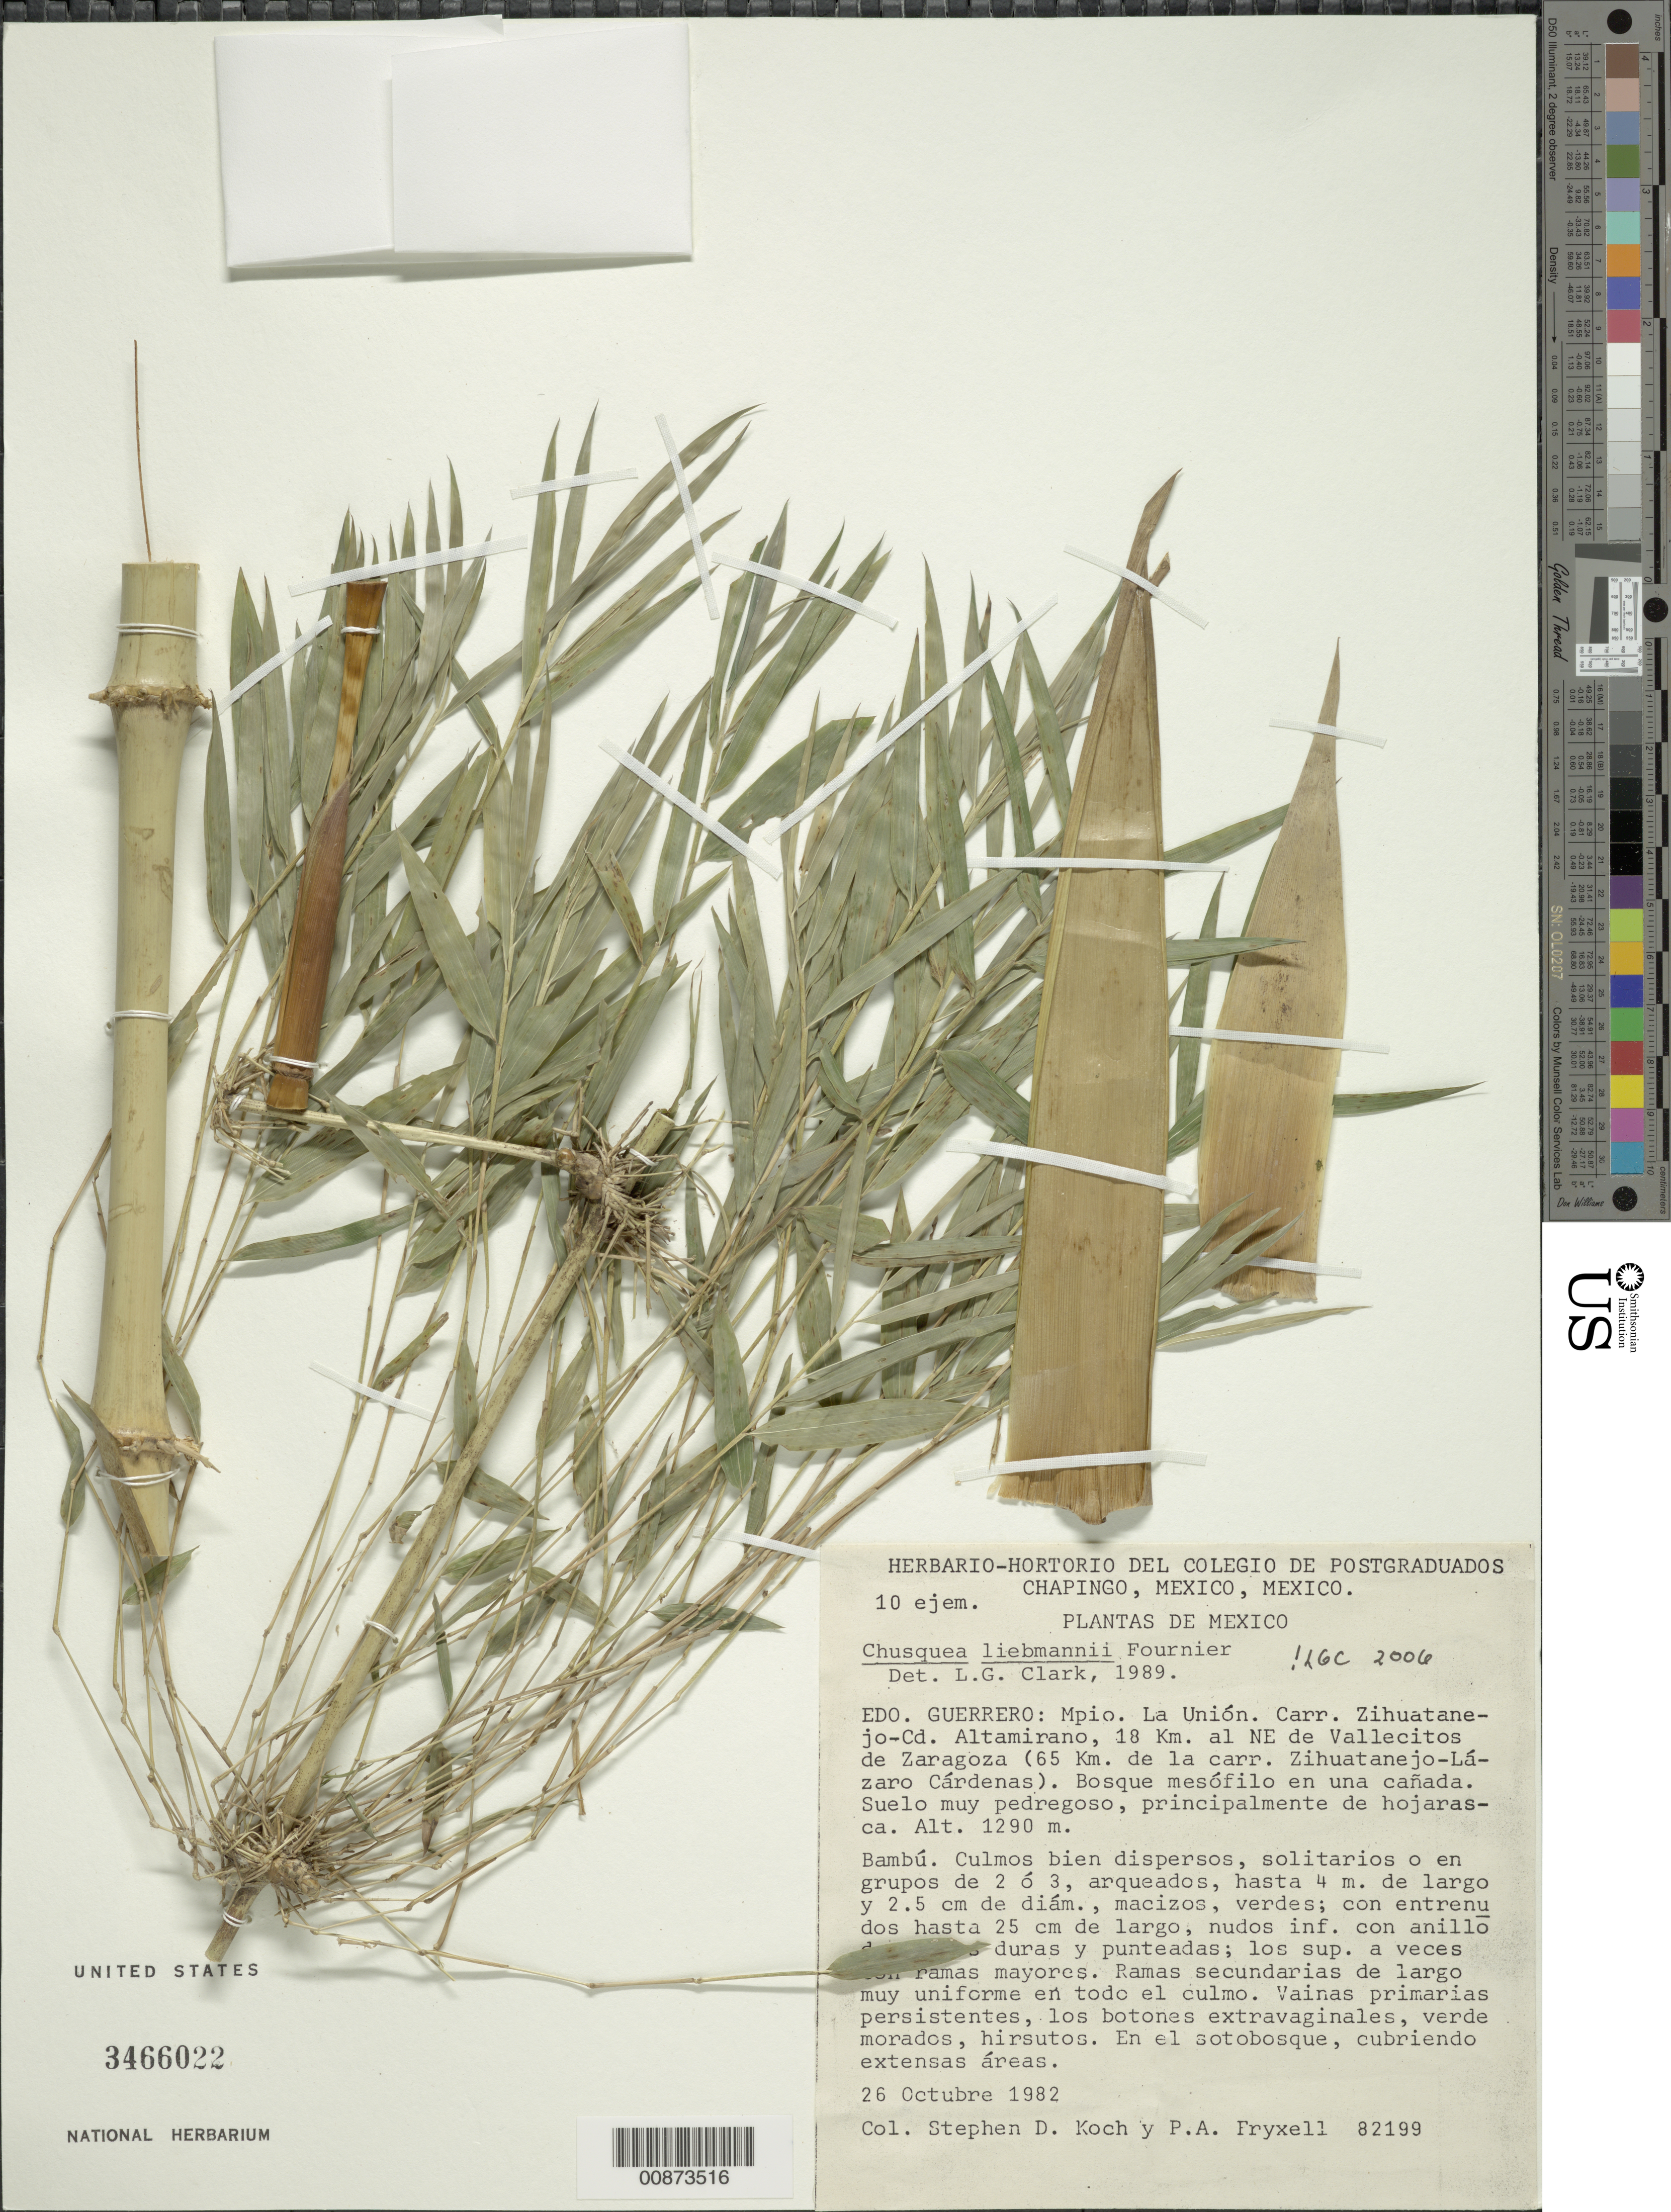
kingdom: Plantae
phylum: Tracheophyta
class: Liliopsida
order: Poales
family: Poaceae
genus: Chusquea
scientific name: Chusquea liebmannii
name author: E. Fourn.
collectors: S. D. Koch et al.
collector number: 82199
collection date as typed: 26 Oct 1982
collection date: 1982-10-26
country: Mexico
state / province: Guerrero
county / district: La Union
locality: Zihuatanejo - Cd. Altamirano.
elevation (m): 1290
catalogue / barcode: US 3466022